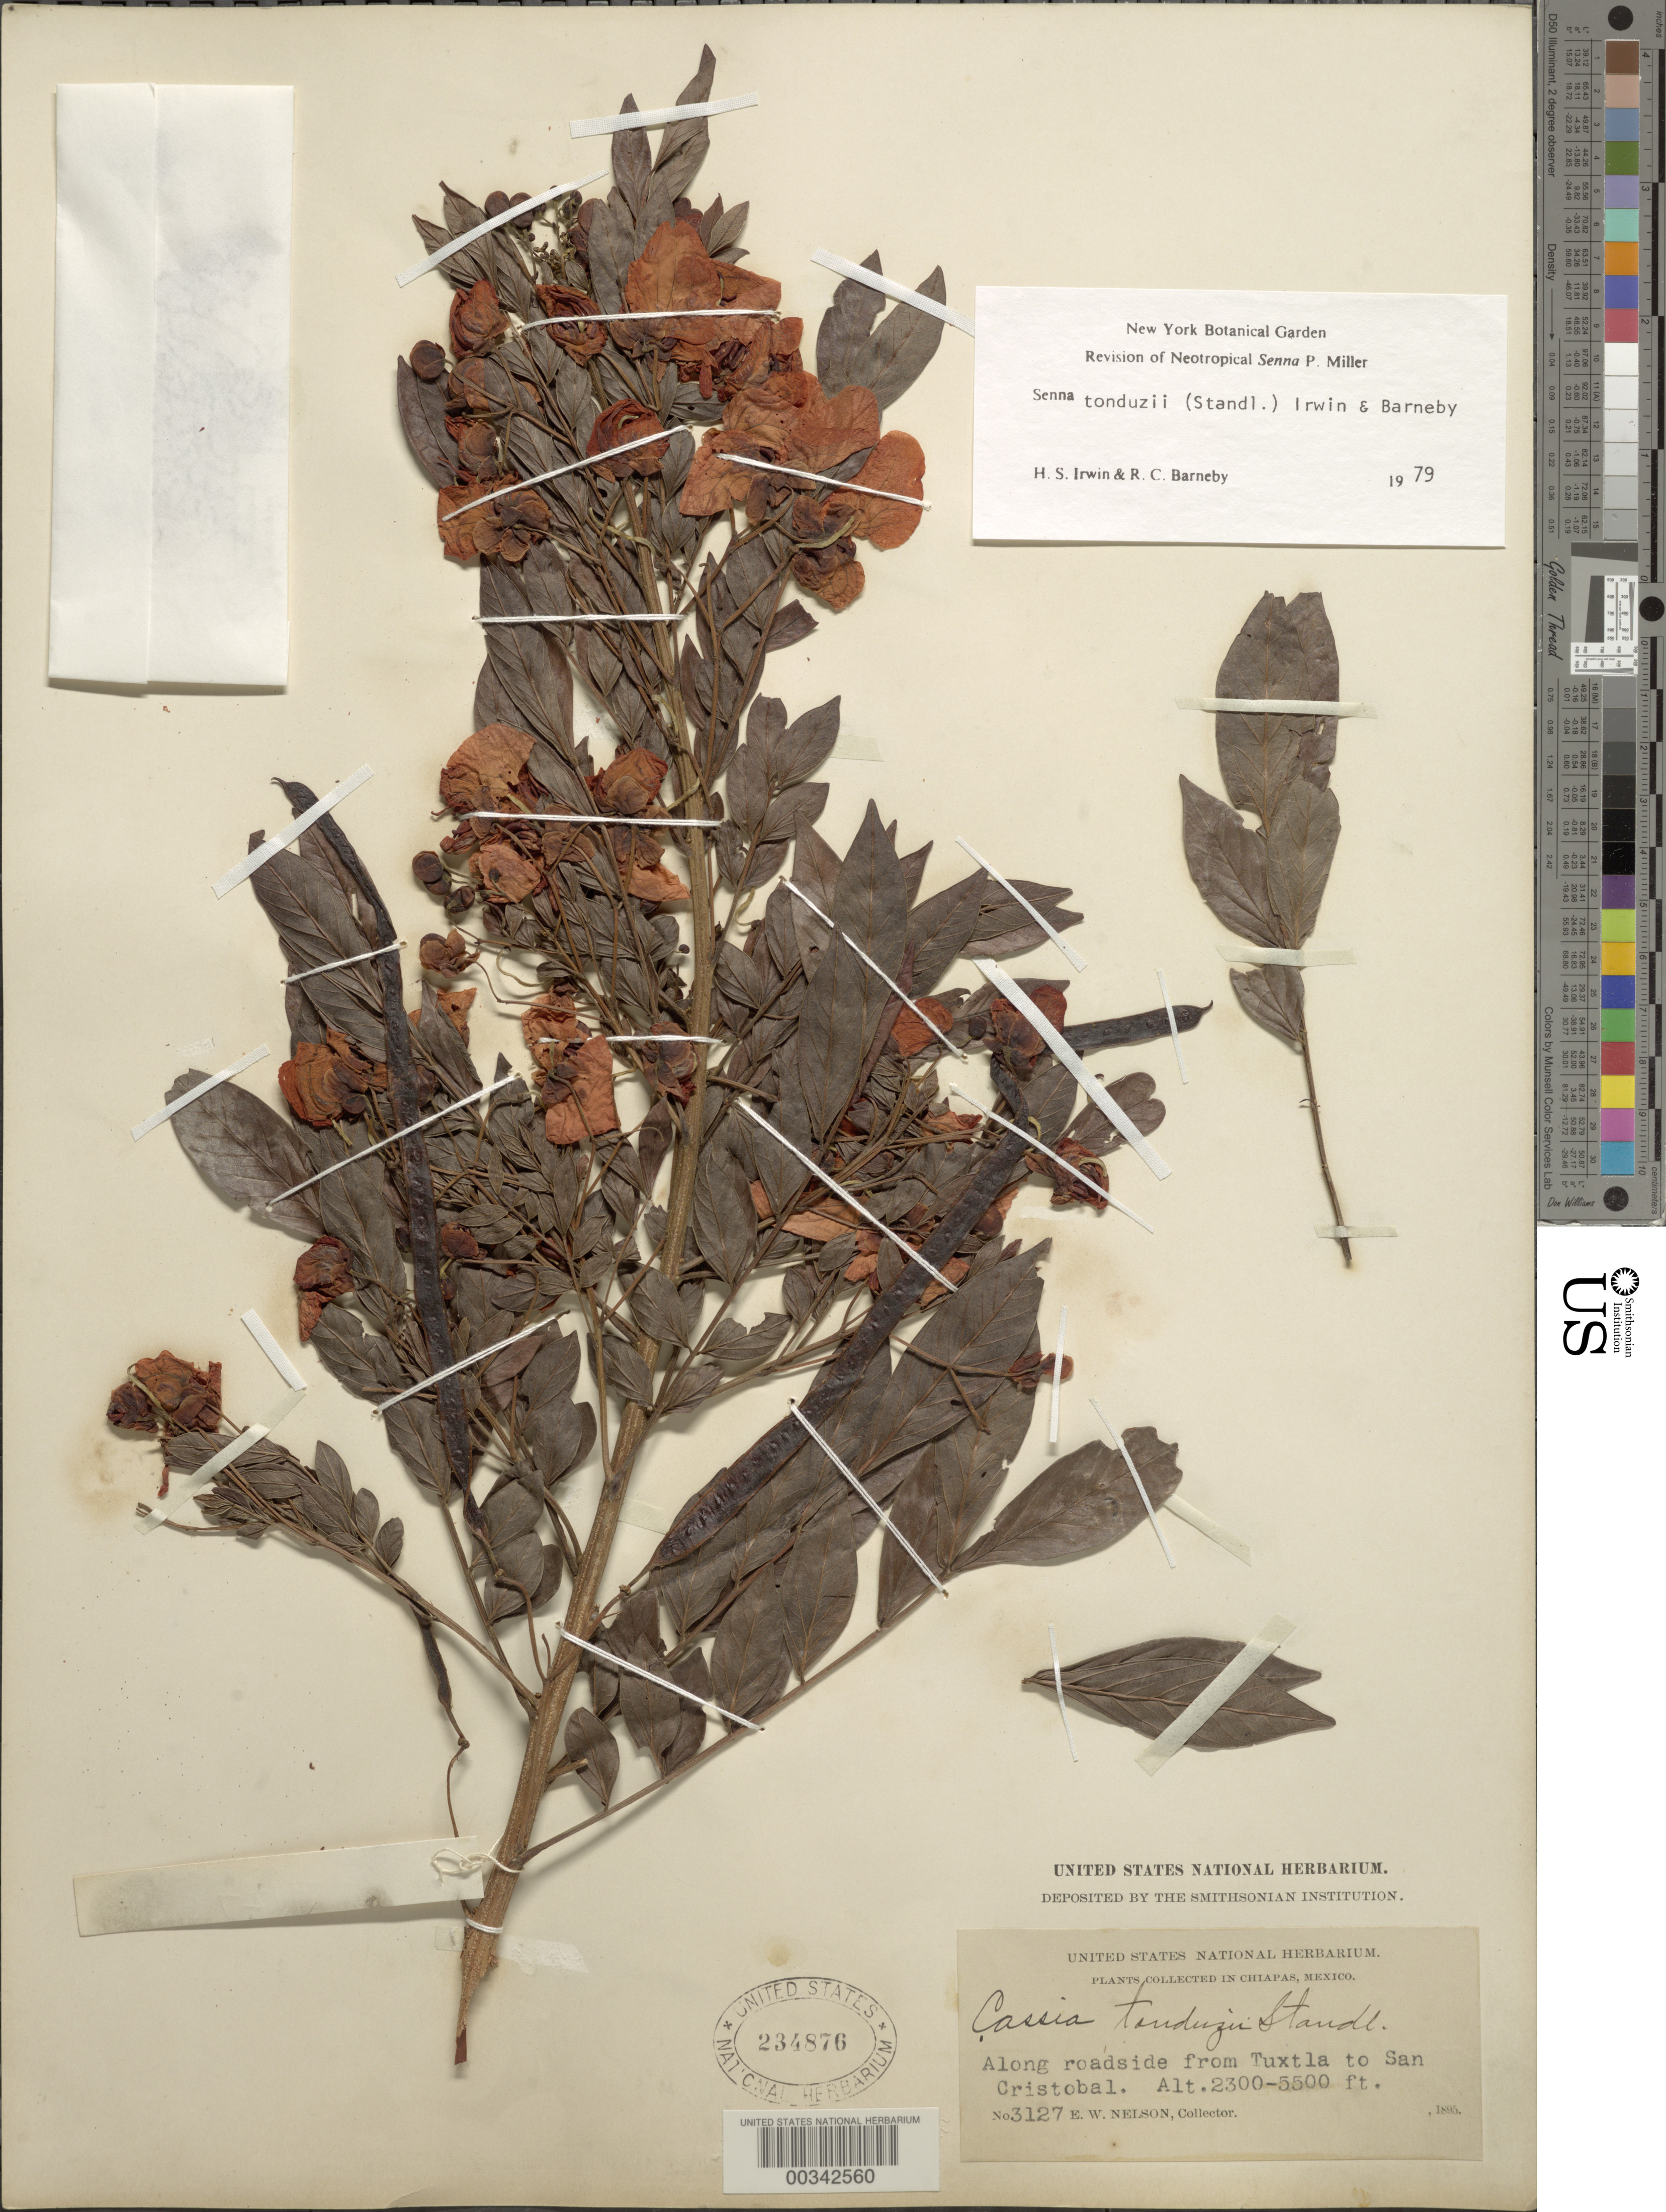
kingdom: Plantae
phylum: Tracheophyta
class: Magnoliopsida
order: Fabales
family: Fabaceae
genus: Senna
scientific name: Senna tonduzii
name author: (Standl.) H.S. Irwin & Barneby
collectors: E. W. Nelson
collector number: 3127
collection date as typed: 1895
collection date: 1895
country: Mexico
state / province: Chiapas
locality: Along roadside from Tuxtla to San Cristobal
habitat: Along roadside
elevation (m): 701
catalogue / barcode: US 234876